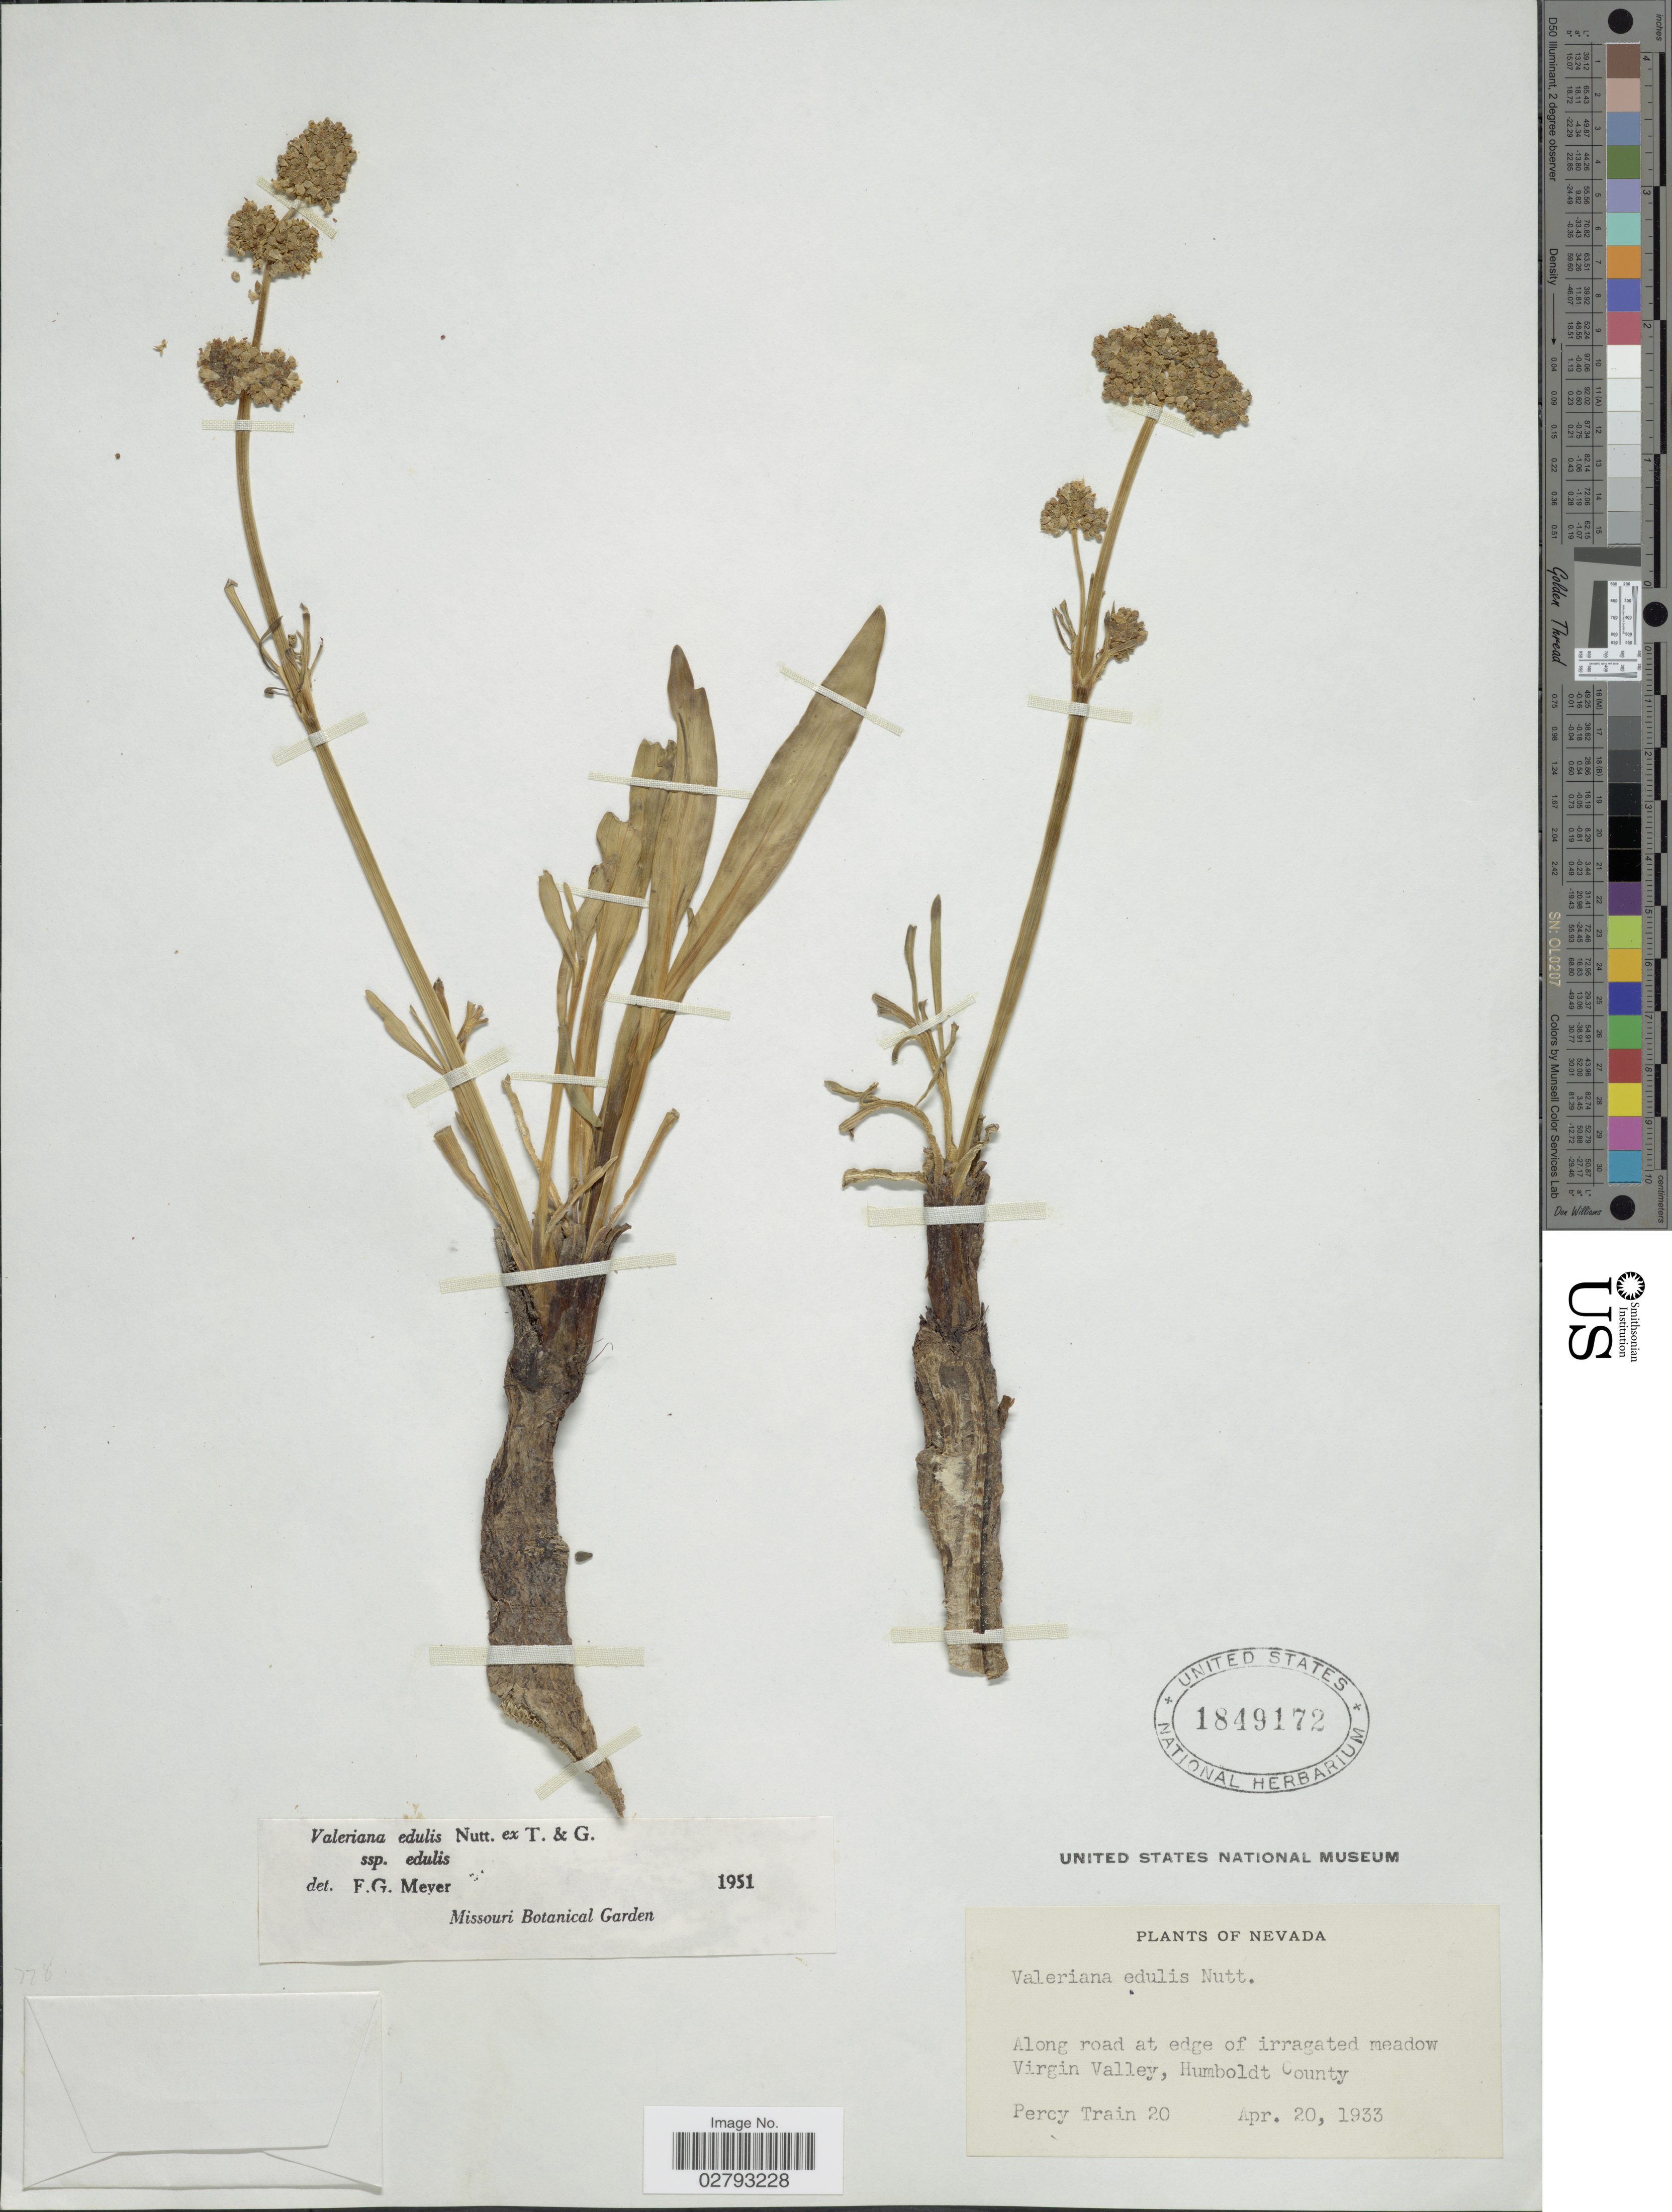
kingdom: Plantae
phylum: Tracheophyta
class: Magnoliopsida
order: Dipsacales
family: Caprifoliaceae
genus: Valeriana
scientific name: Valeriana edulis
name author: Nutt.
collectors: P. Train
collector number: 20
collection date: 1933-04-20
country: United States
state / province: Nevada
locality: Along road at edge of irragated meadow Virgin Valley, Humboldt County.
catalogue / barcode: US 1849172